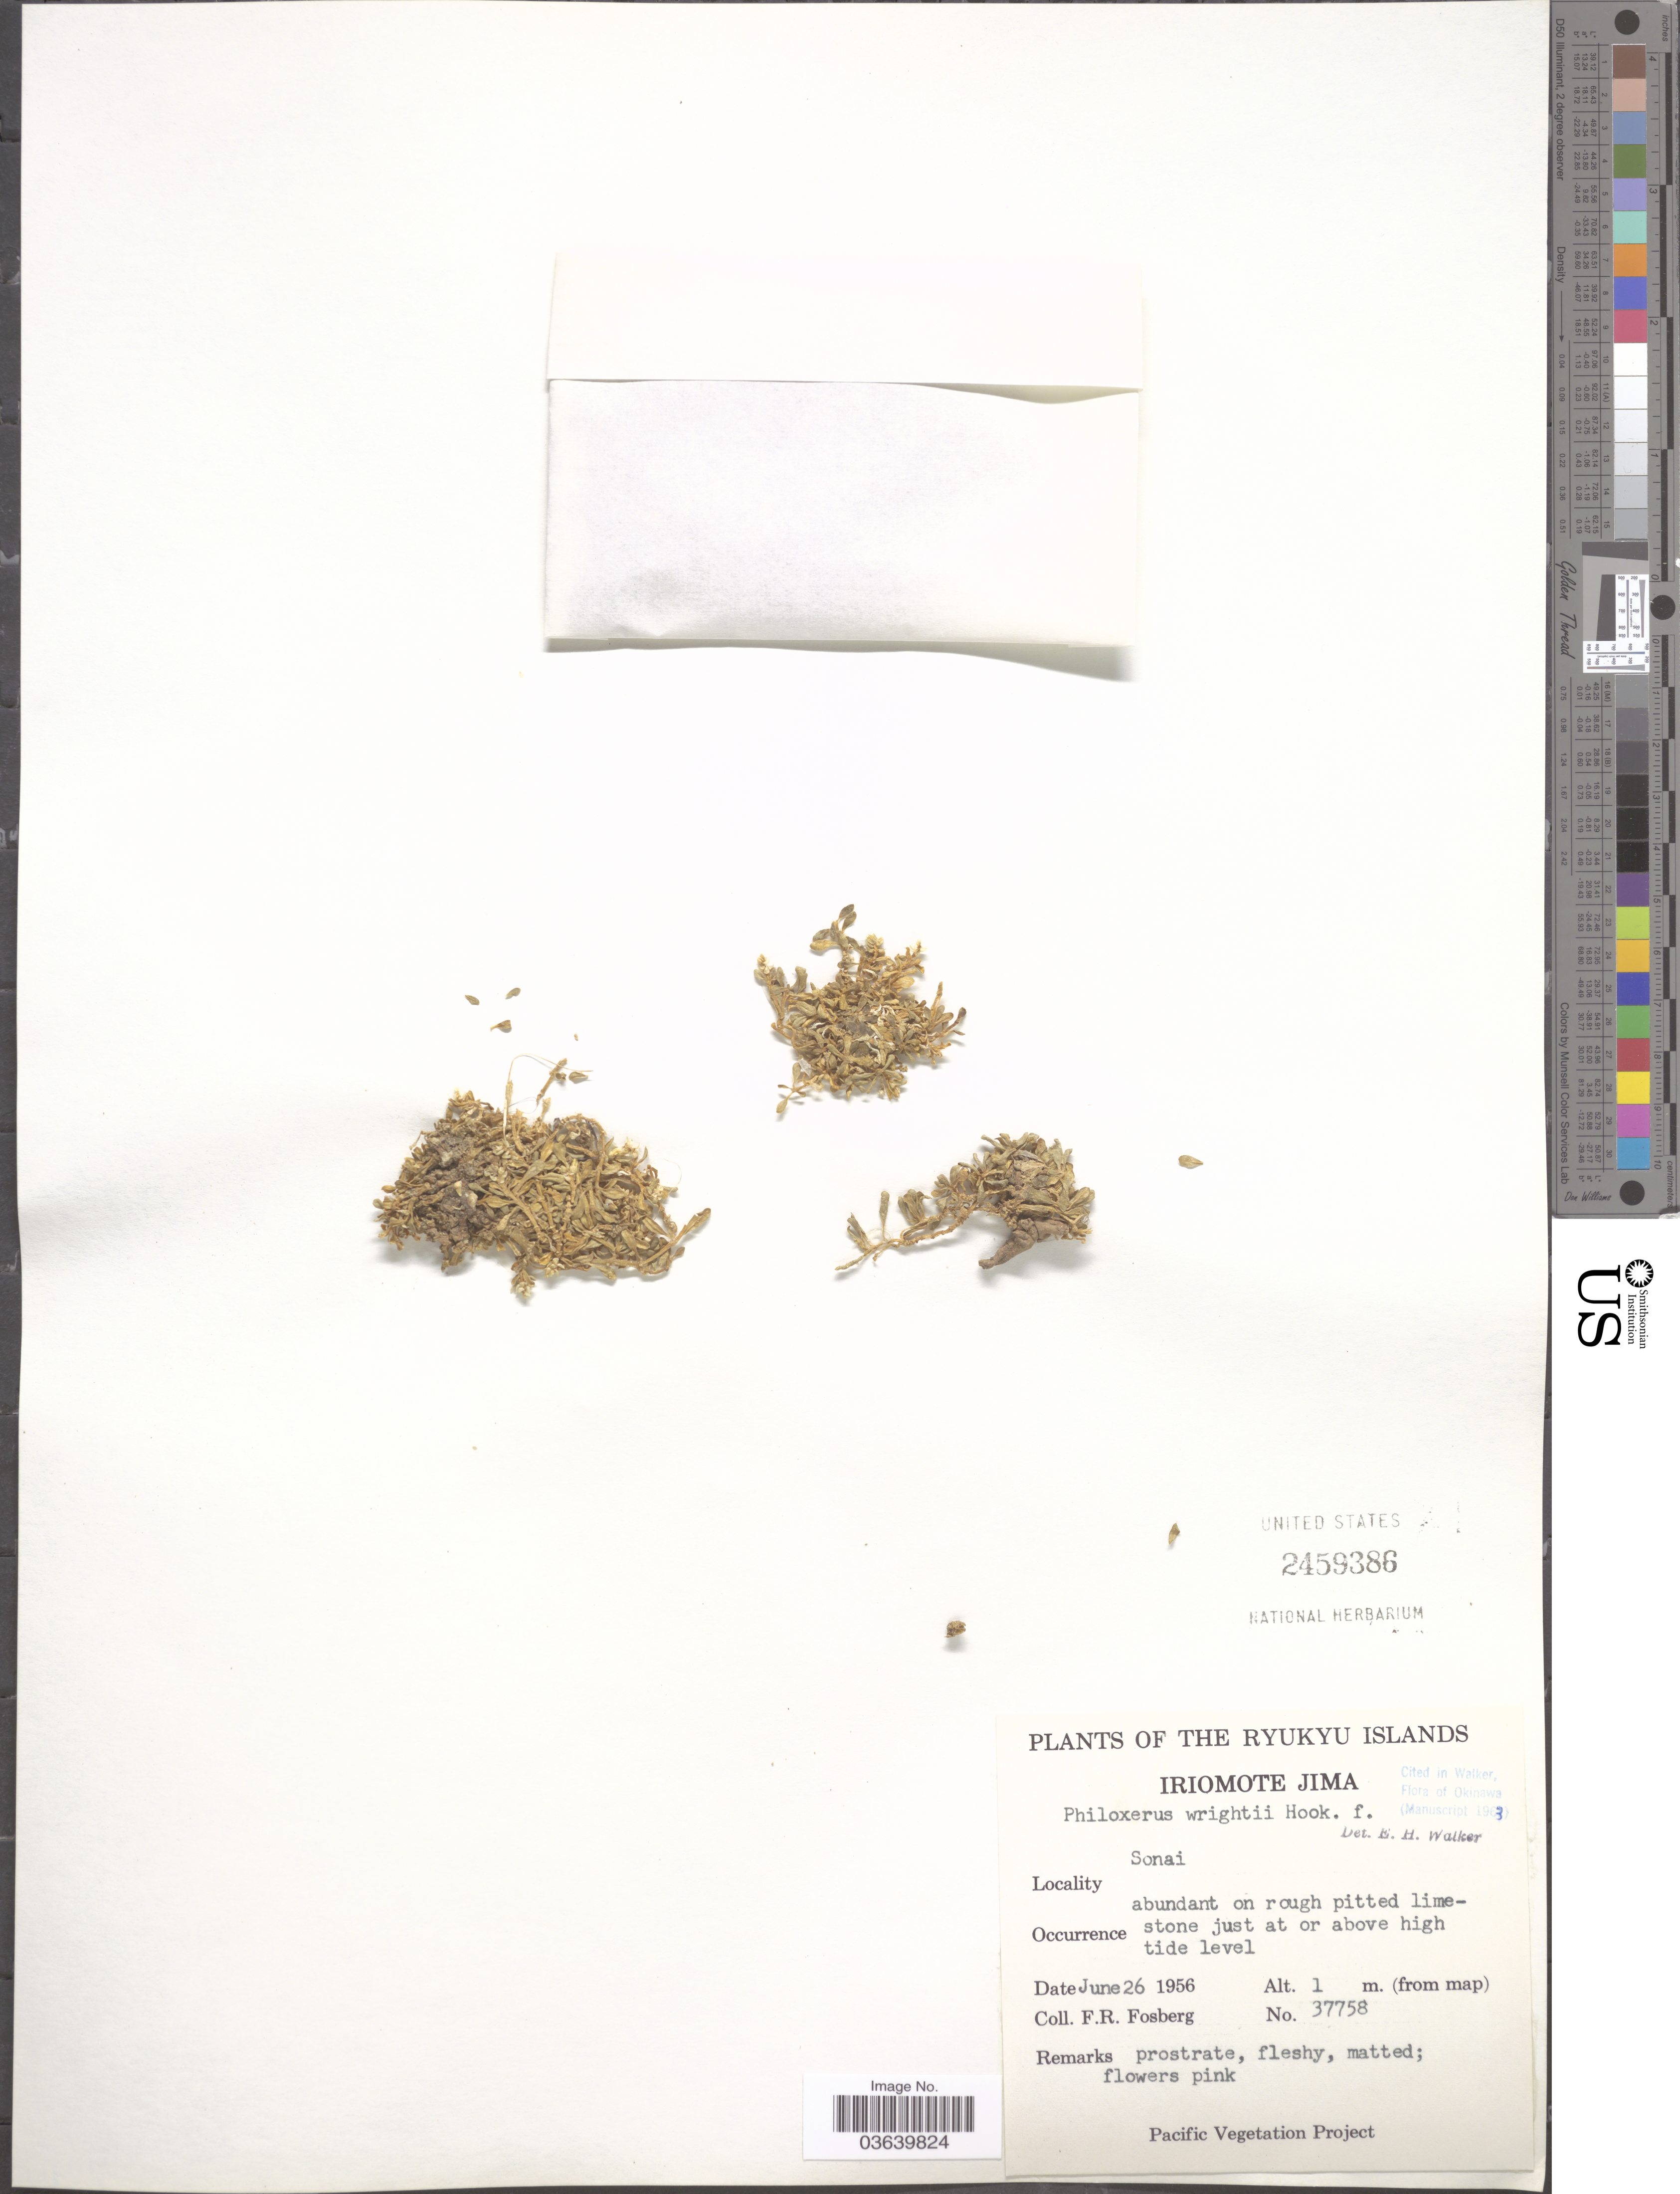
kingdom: Plantae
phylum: Tracheophyta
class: Magnoliopsida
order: Caryophyllales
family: Amaranthaceae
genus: Gomphrena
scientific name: Gomphrena wrightii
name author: (Hook. f. ex Maxim.) T. Ortuño & Borsch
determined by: Strong, Mark T., (BOT), Smithsonian Institution - National Museum of Natural History (UNITED STATES)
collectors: F. R. Fosberg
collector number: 37758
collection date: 1956-06-26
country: Japan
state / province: Okinawa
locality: The Ryukyu Islands. Iriomote Jima. Sonai.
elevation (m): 1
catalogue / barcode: US 2459386